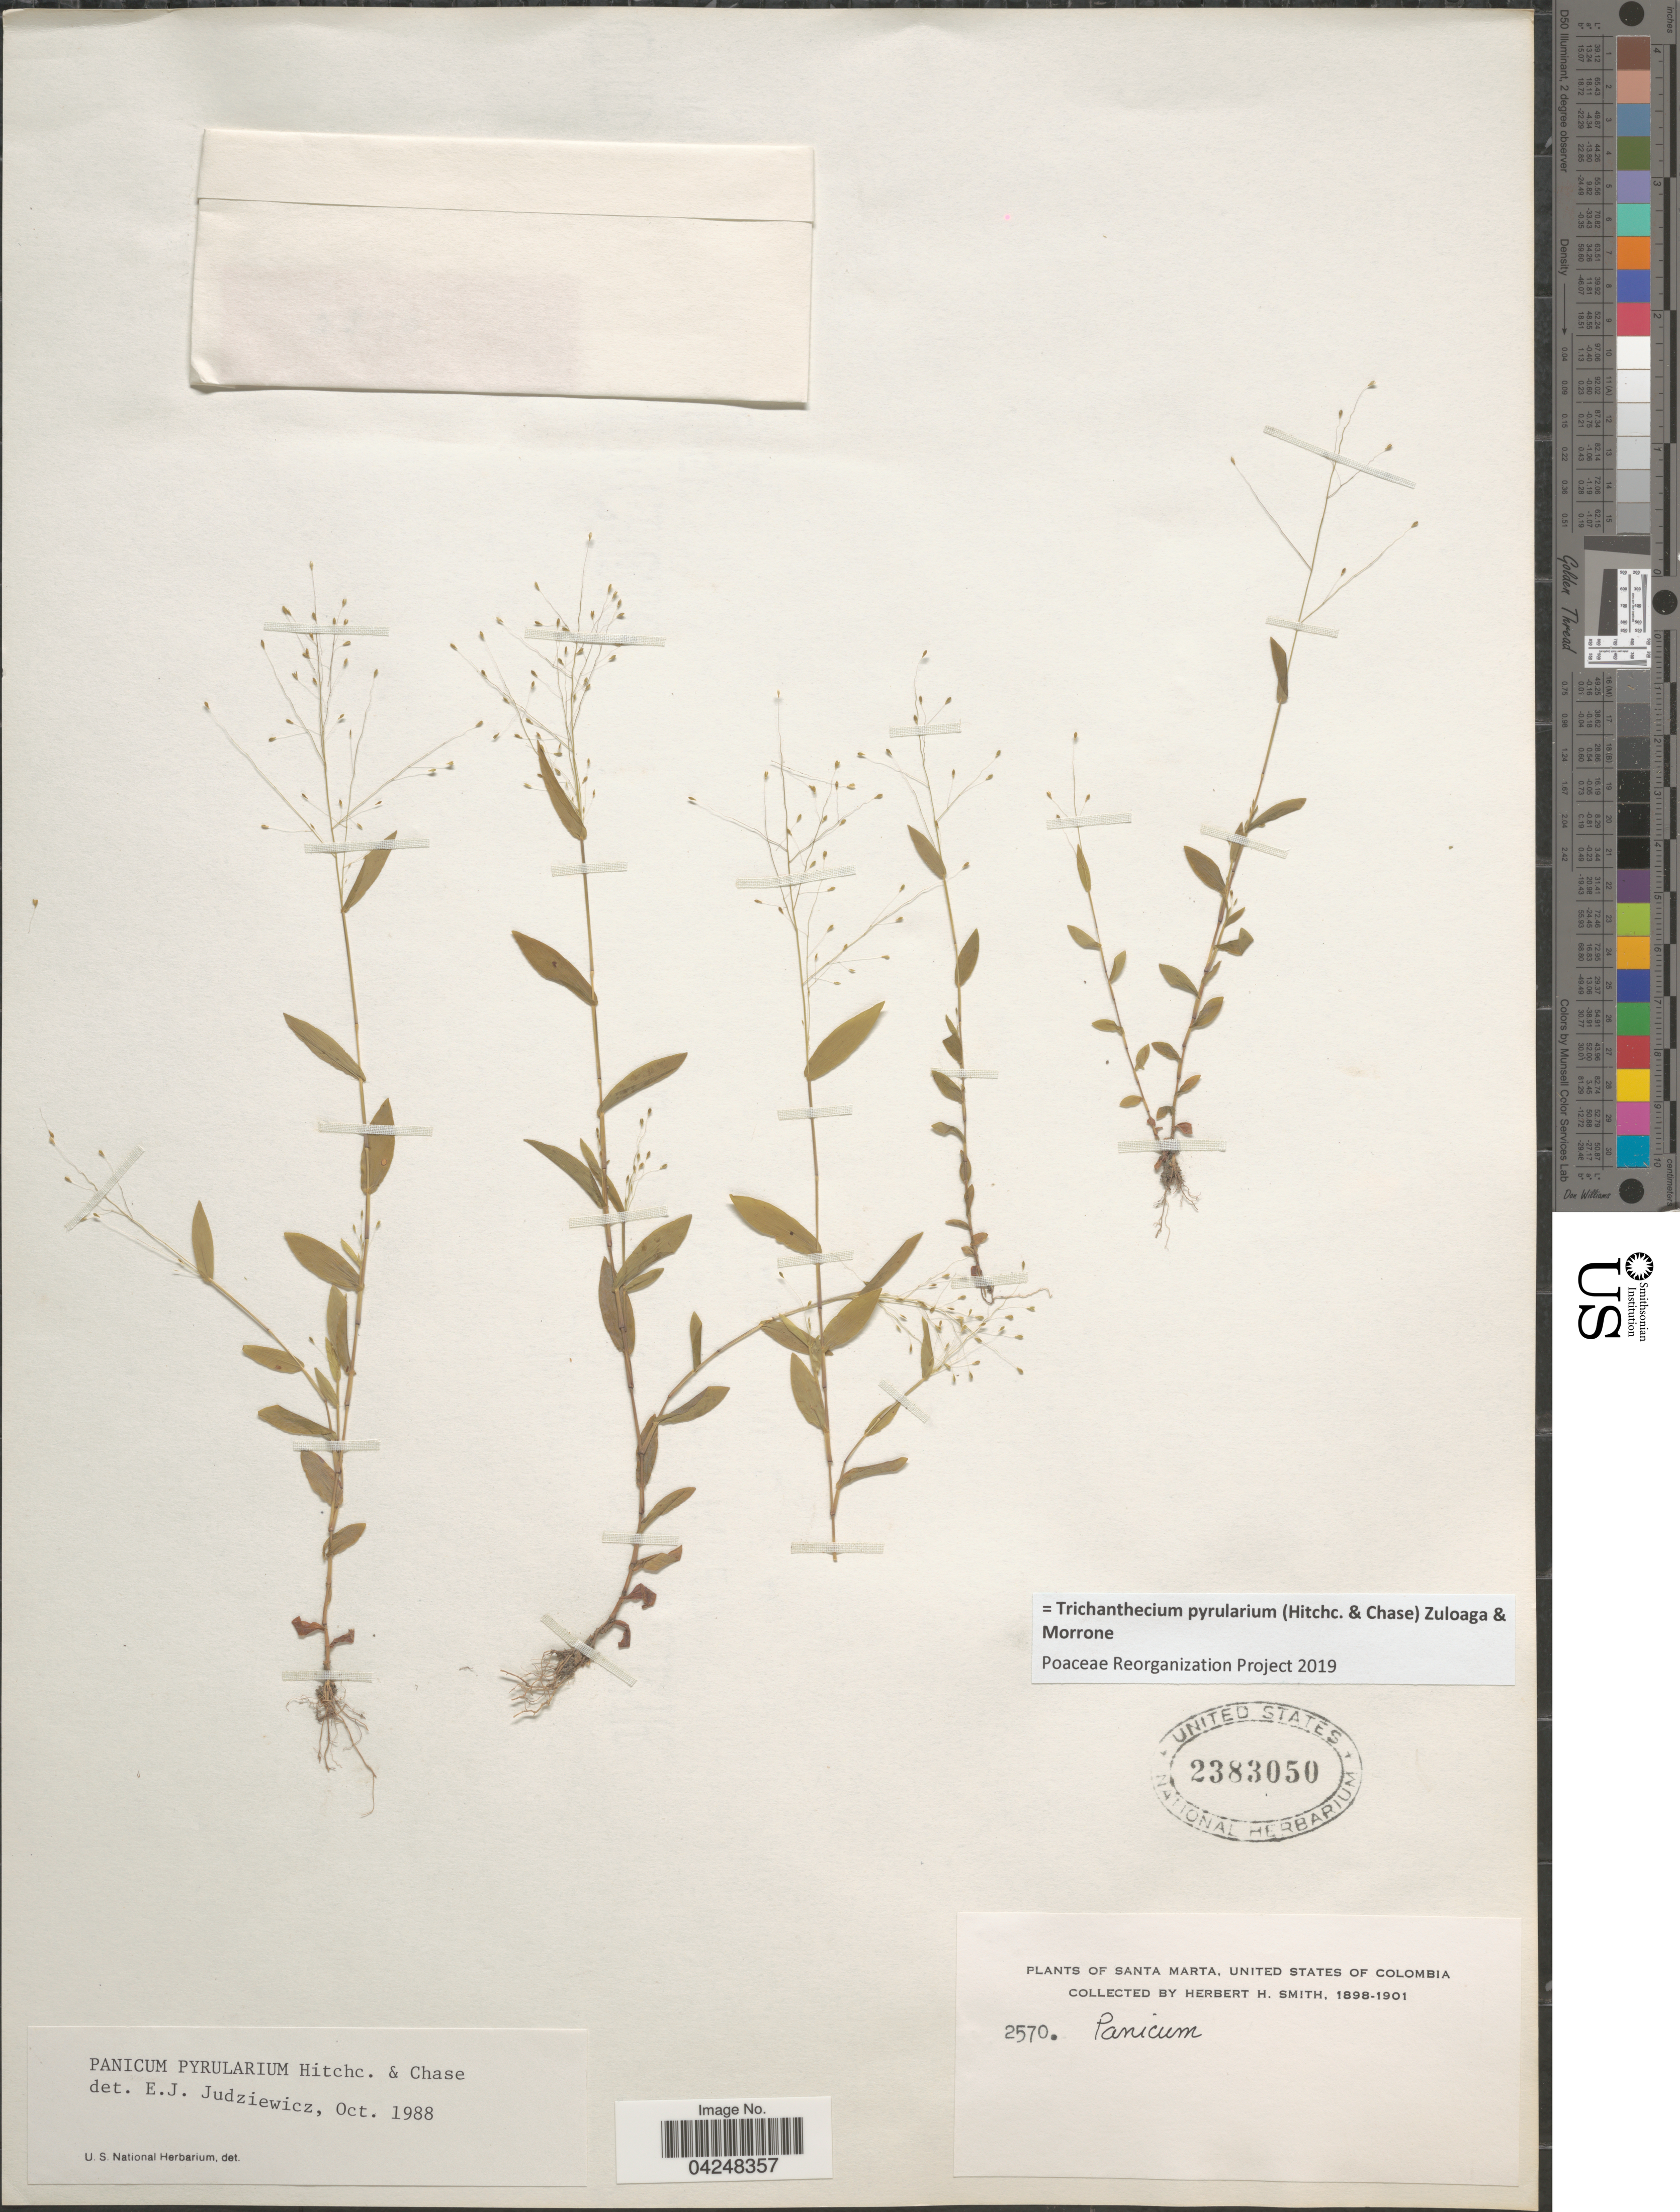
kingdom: Plantae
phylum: Tracheophyta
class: Liliopsida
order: Poales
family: Poaceae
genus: Trichanthecium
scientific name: Trichanthecium pyrularium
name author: (Hitchc. & Chase) Zuloaga & Morrone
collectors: Herbert H. Smith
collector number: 2570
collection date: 1898/1901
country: Colombia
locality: Santa Marta, United States of Colombia.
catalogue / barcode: US 2383050